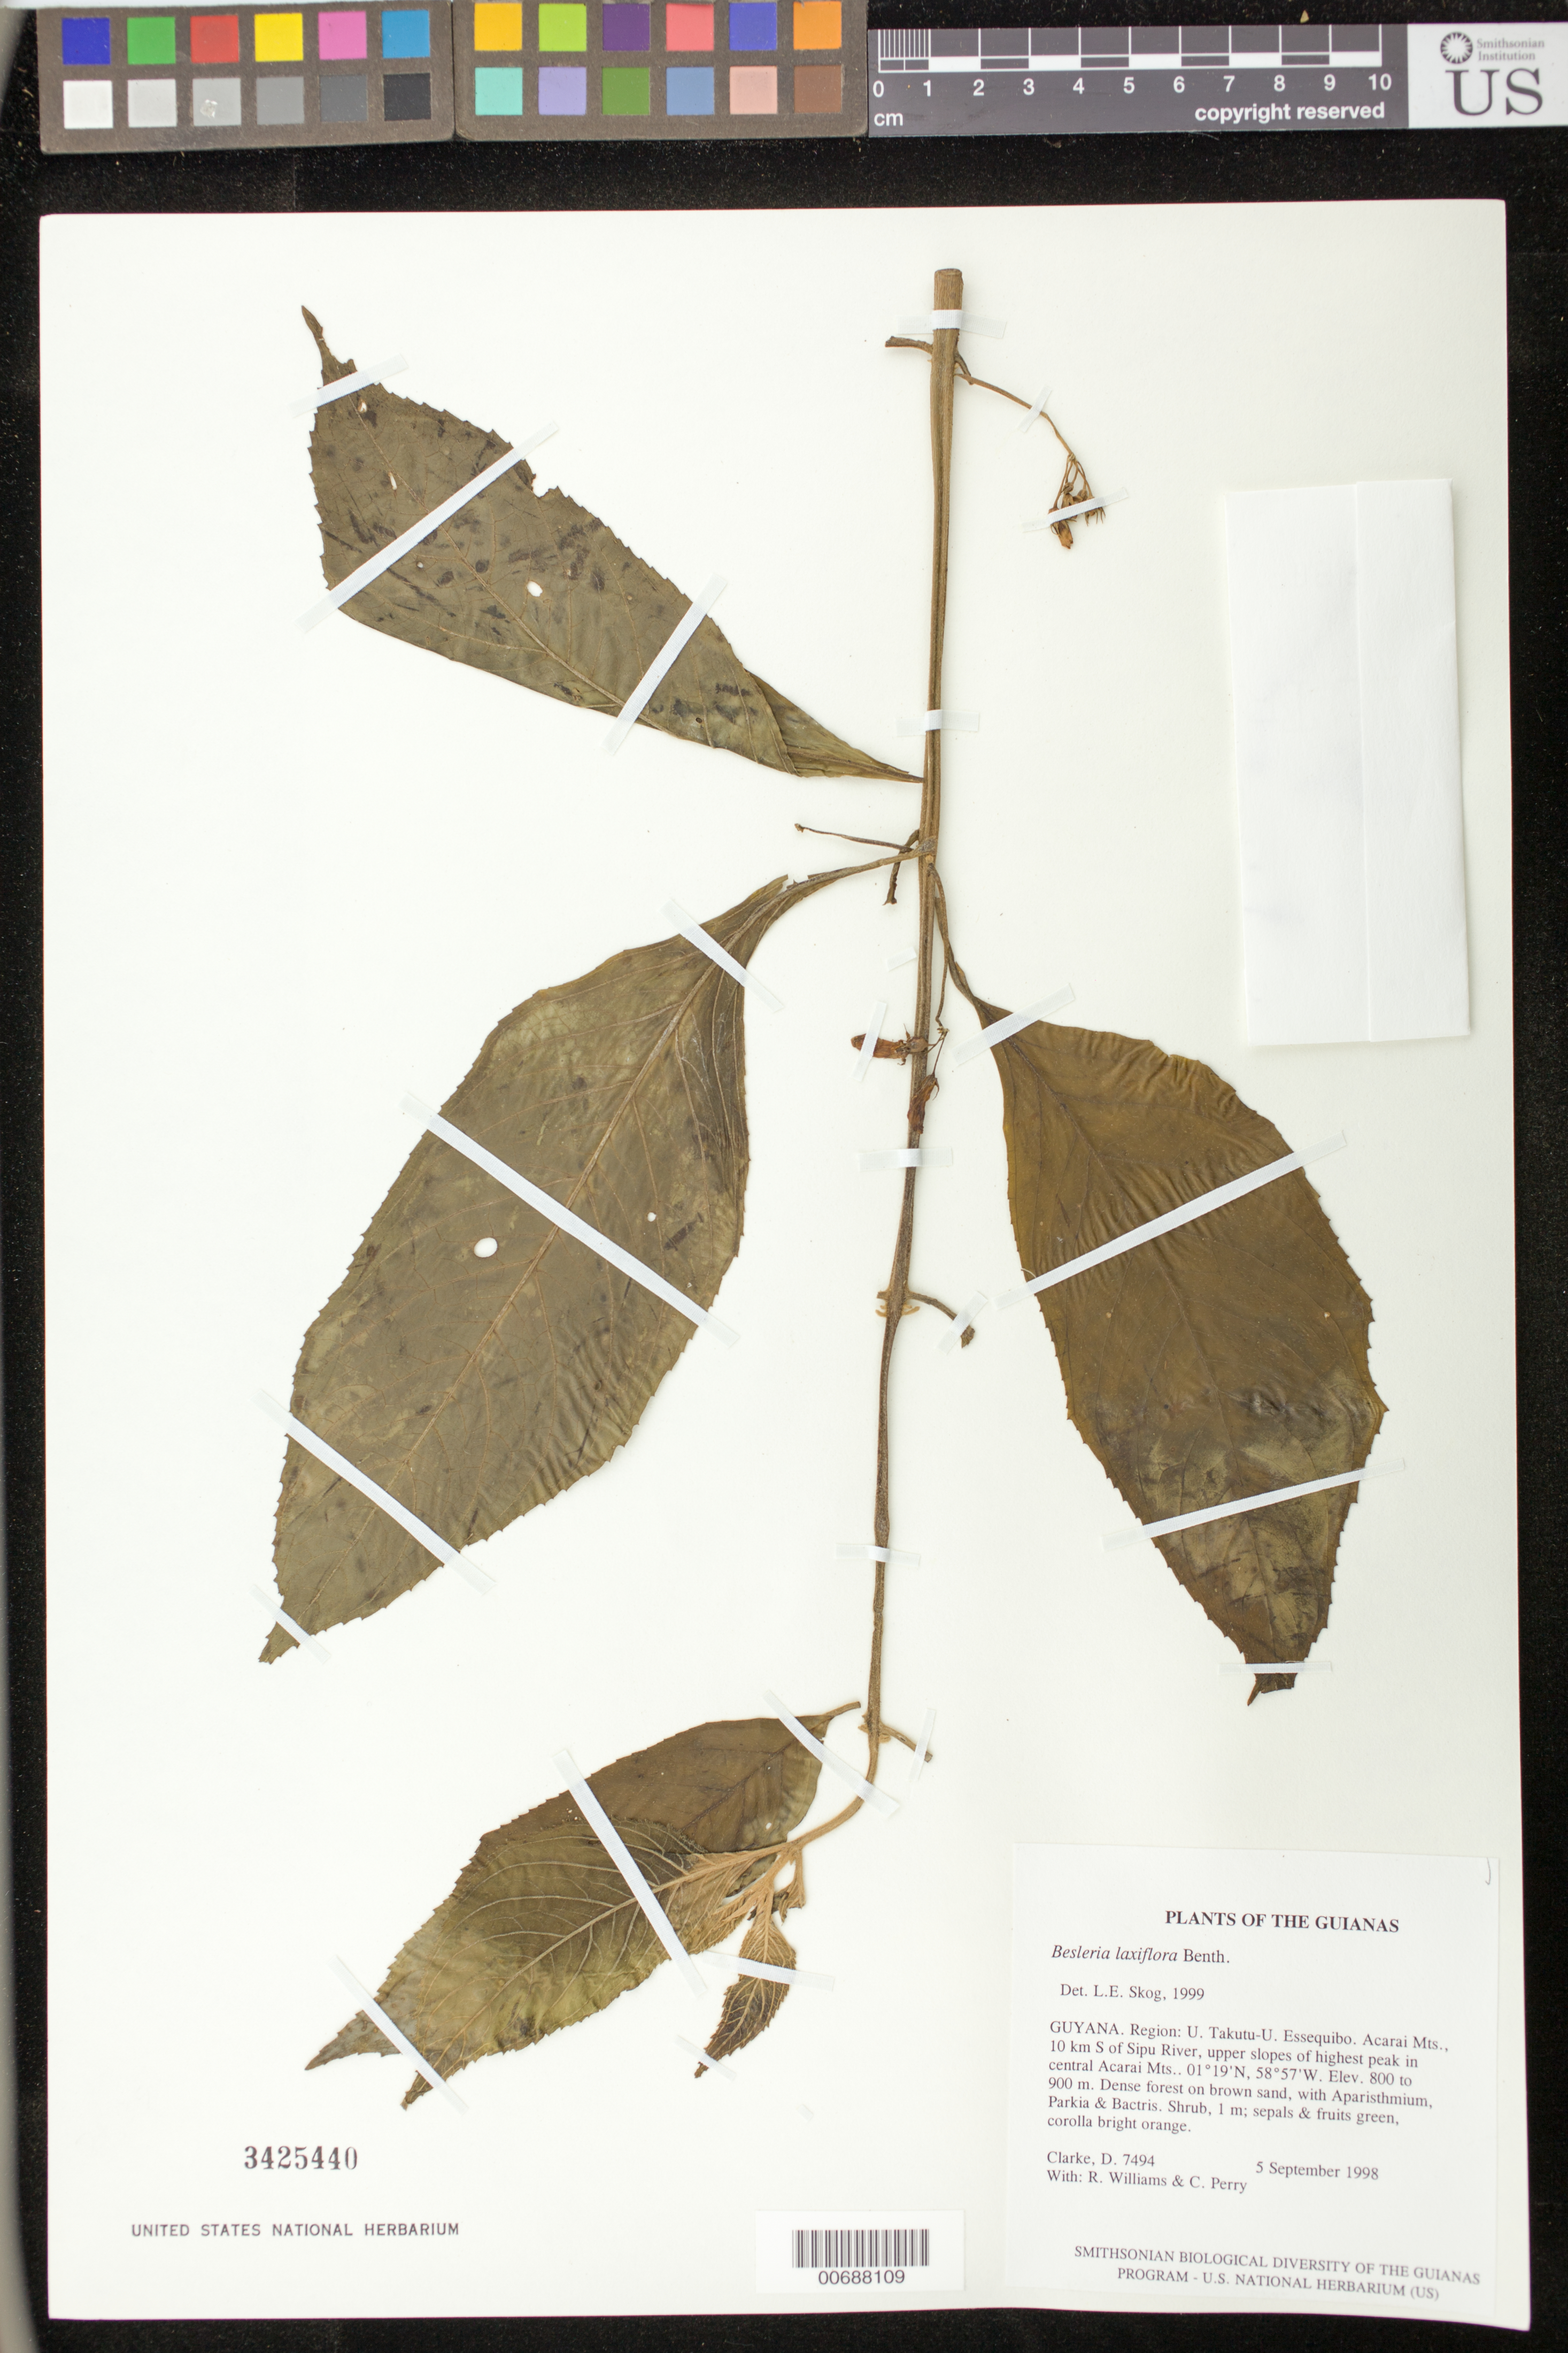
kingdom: Plantae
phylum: Tracheophyta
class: Magnoliopsida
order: Lamiales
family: Gesneriaceae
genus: Besleria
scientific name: Besleria laxiflora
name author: Benth.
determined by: Skog, Laurence E.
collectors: H. D. Clarke, R. Williams & C. Perry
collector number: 7494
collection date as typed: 05 Sep 1998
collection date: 1998-09-05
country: Guyana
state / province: U. Takutu-U. Essequibo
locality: Acarai Mts., 10 km S of Sipu River, upper slopes of highest peak in central Acarai Mts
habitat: Dense forest on brown sand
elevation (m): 800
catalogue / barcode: US 3425440